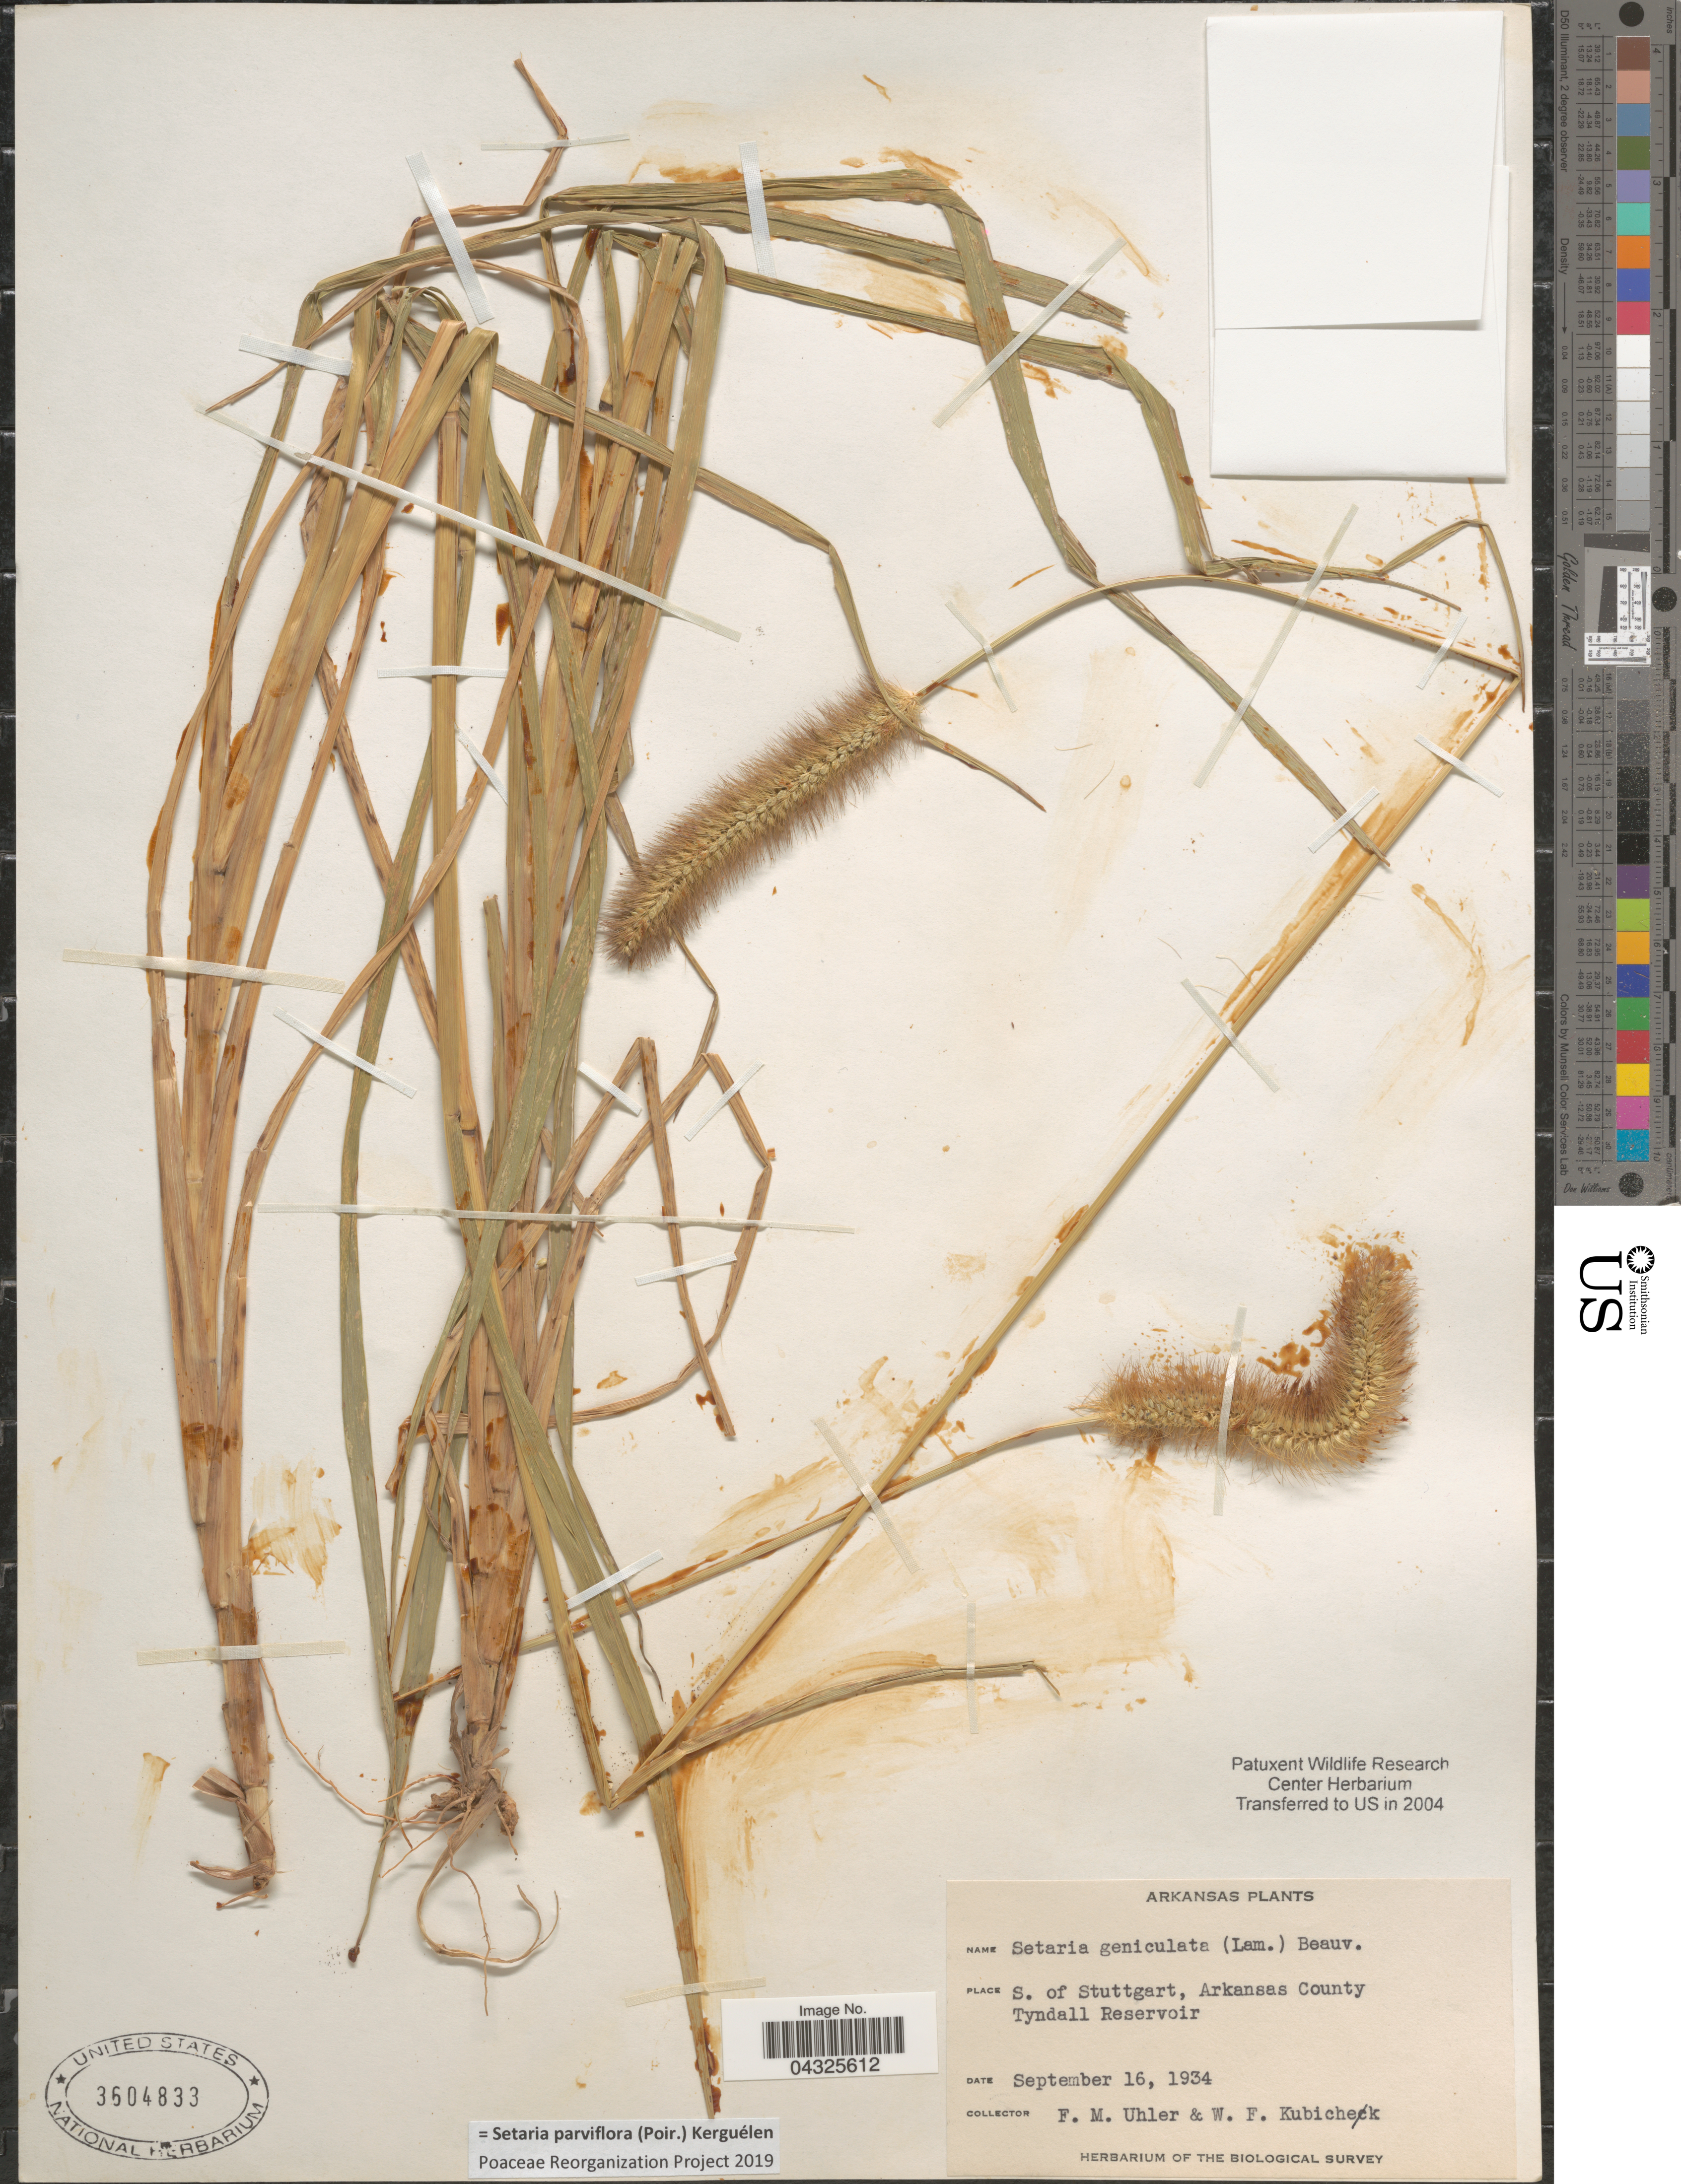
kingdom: Plantae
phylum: Tracheophyta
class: Liliopsida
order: Poales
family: Poaceae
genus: Setaria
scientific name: Setaria parviflora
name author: (Poir.) Kerguélen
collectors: F. M. Uhler & W. Kubichek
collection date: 1934-09-16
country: United States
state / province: Arkansas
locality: S. of Stuttgart, Arkansas County. Tyndall Reservoir. Biological Survey.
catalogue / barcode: US 3604833